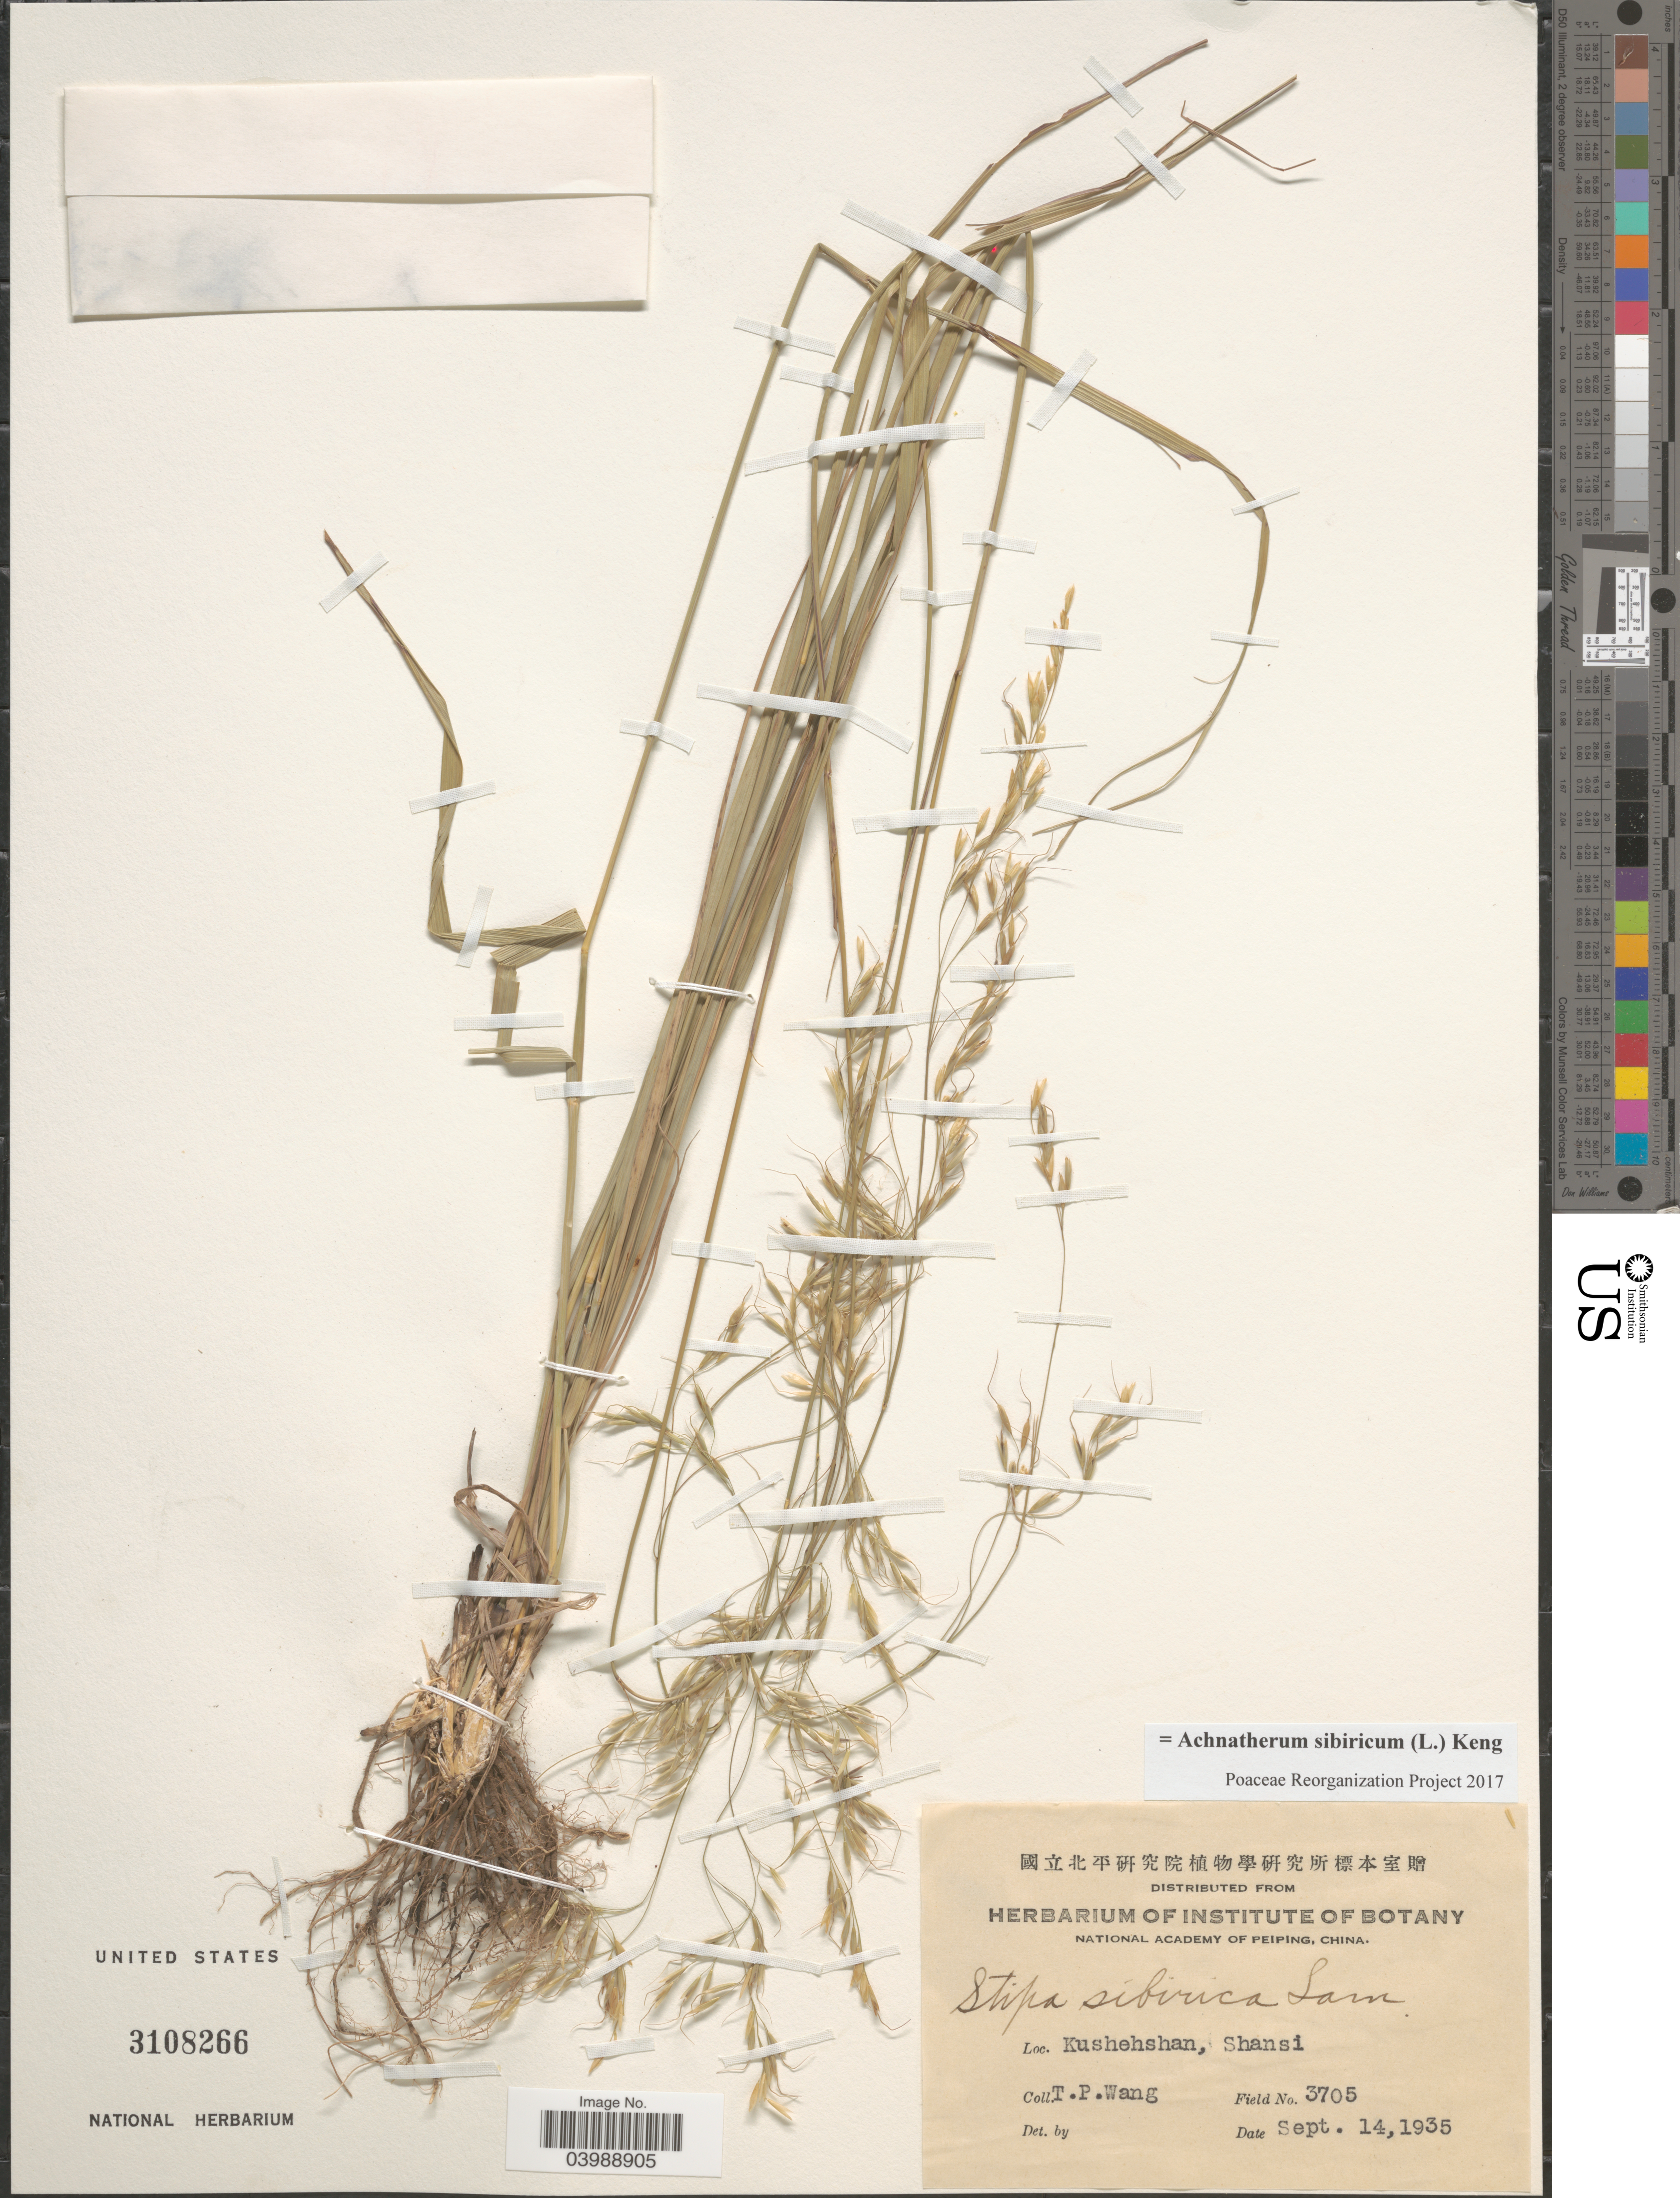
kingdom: Plantae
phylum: Tracheophyta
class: Liliopsida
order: Poales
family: Poaceae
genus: Achnatherum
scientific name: Achnatherum sibiricum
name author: (L.) Keng ex Tzvelev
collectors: T. Wang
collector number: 3705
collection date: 1935-09-14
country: China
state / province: Shanxi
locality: Kushehshan, Shansi.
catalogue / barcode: US 3108266